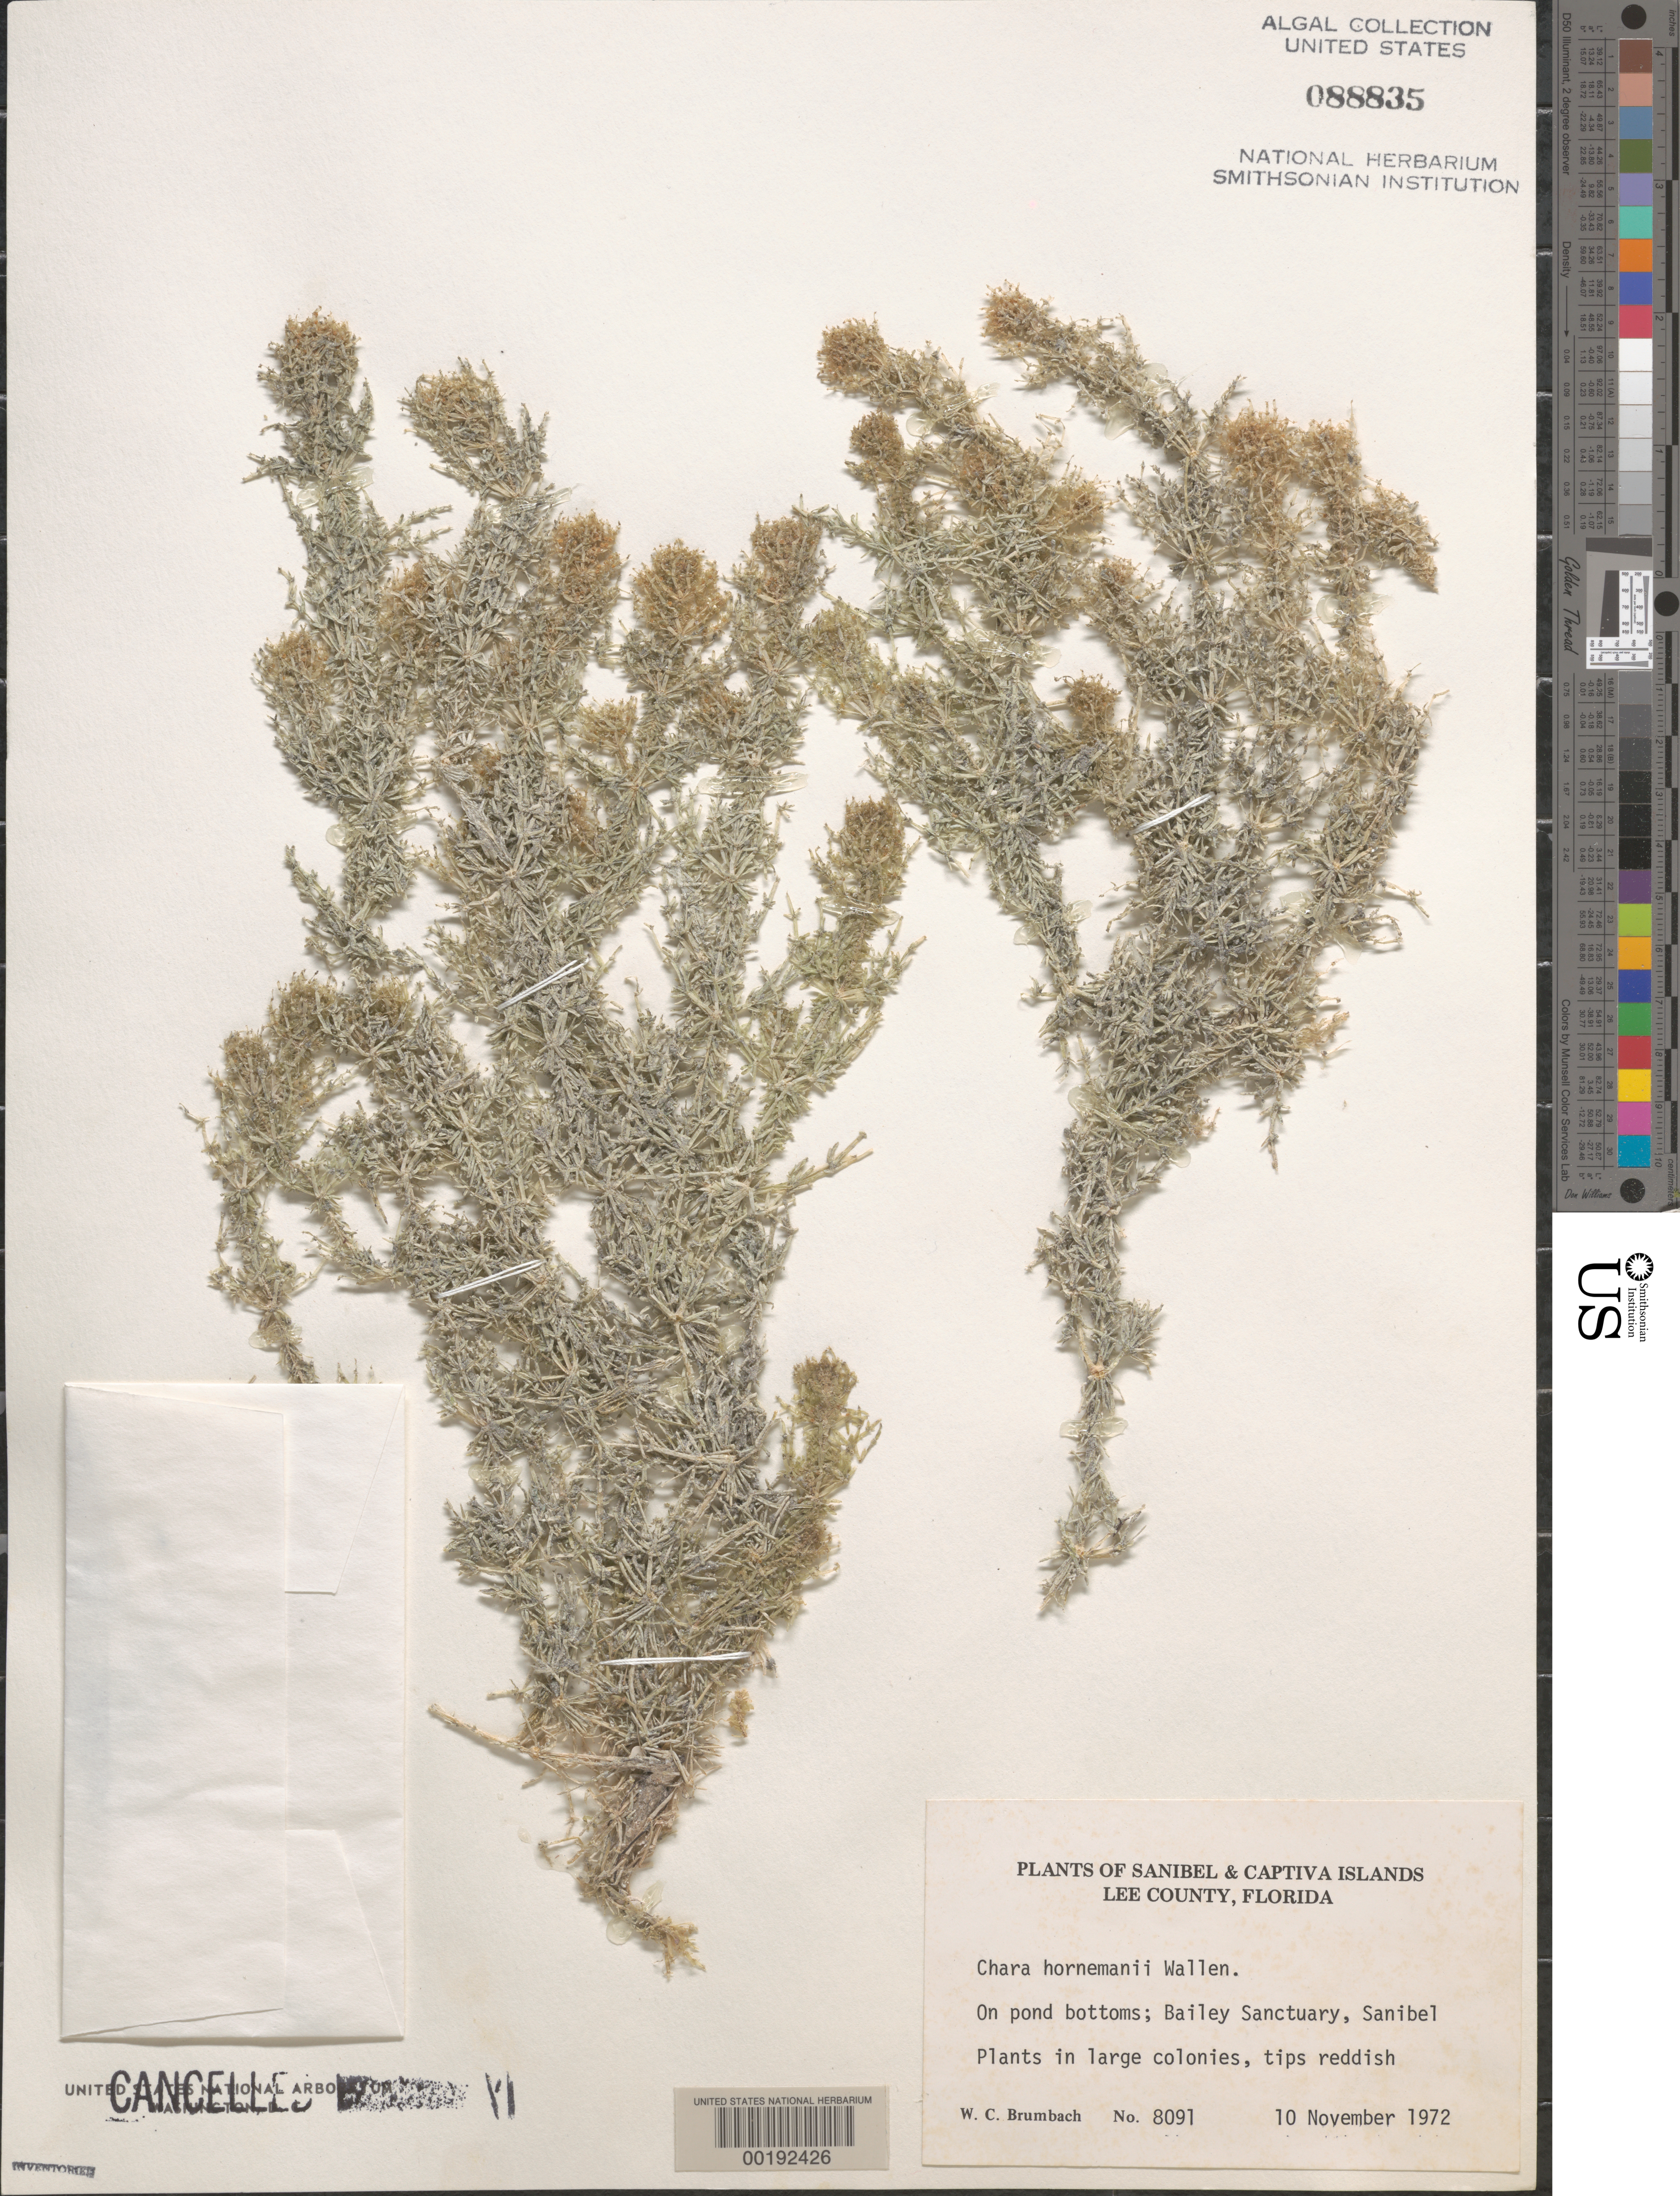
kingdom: Plantae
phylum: Charophyta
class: Charophyceae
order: Charales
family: Characeae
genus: Chara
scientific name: Chara hornemannii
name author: Wallman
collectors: W. C. Brumbach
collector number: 8091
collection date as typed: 10 Nov 1972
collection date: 1972-11-10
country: United States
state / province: Florida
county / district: Lee County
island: Sanibel Island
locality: Bailey Sanctuary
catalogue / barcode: US 88835